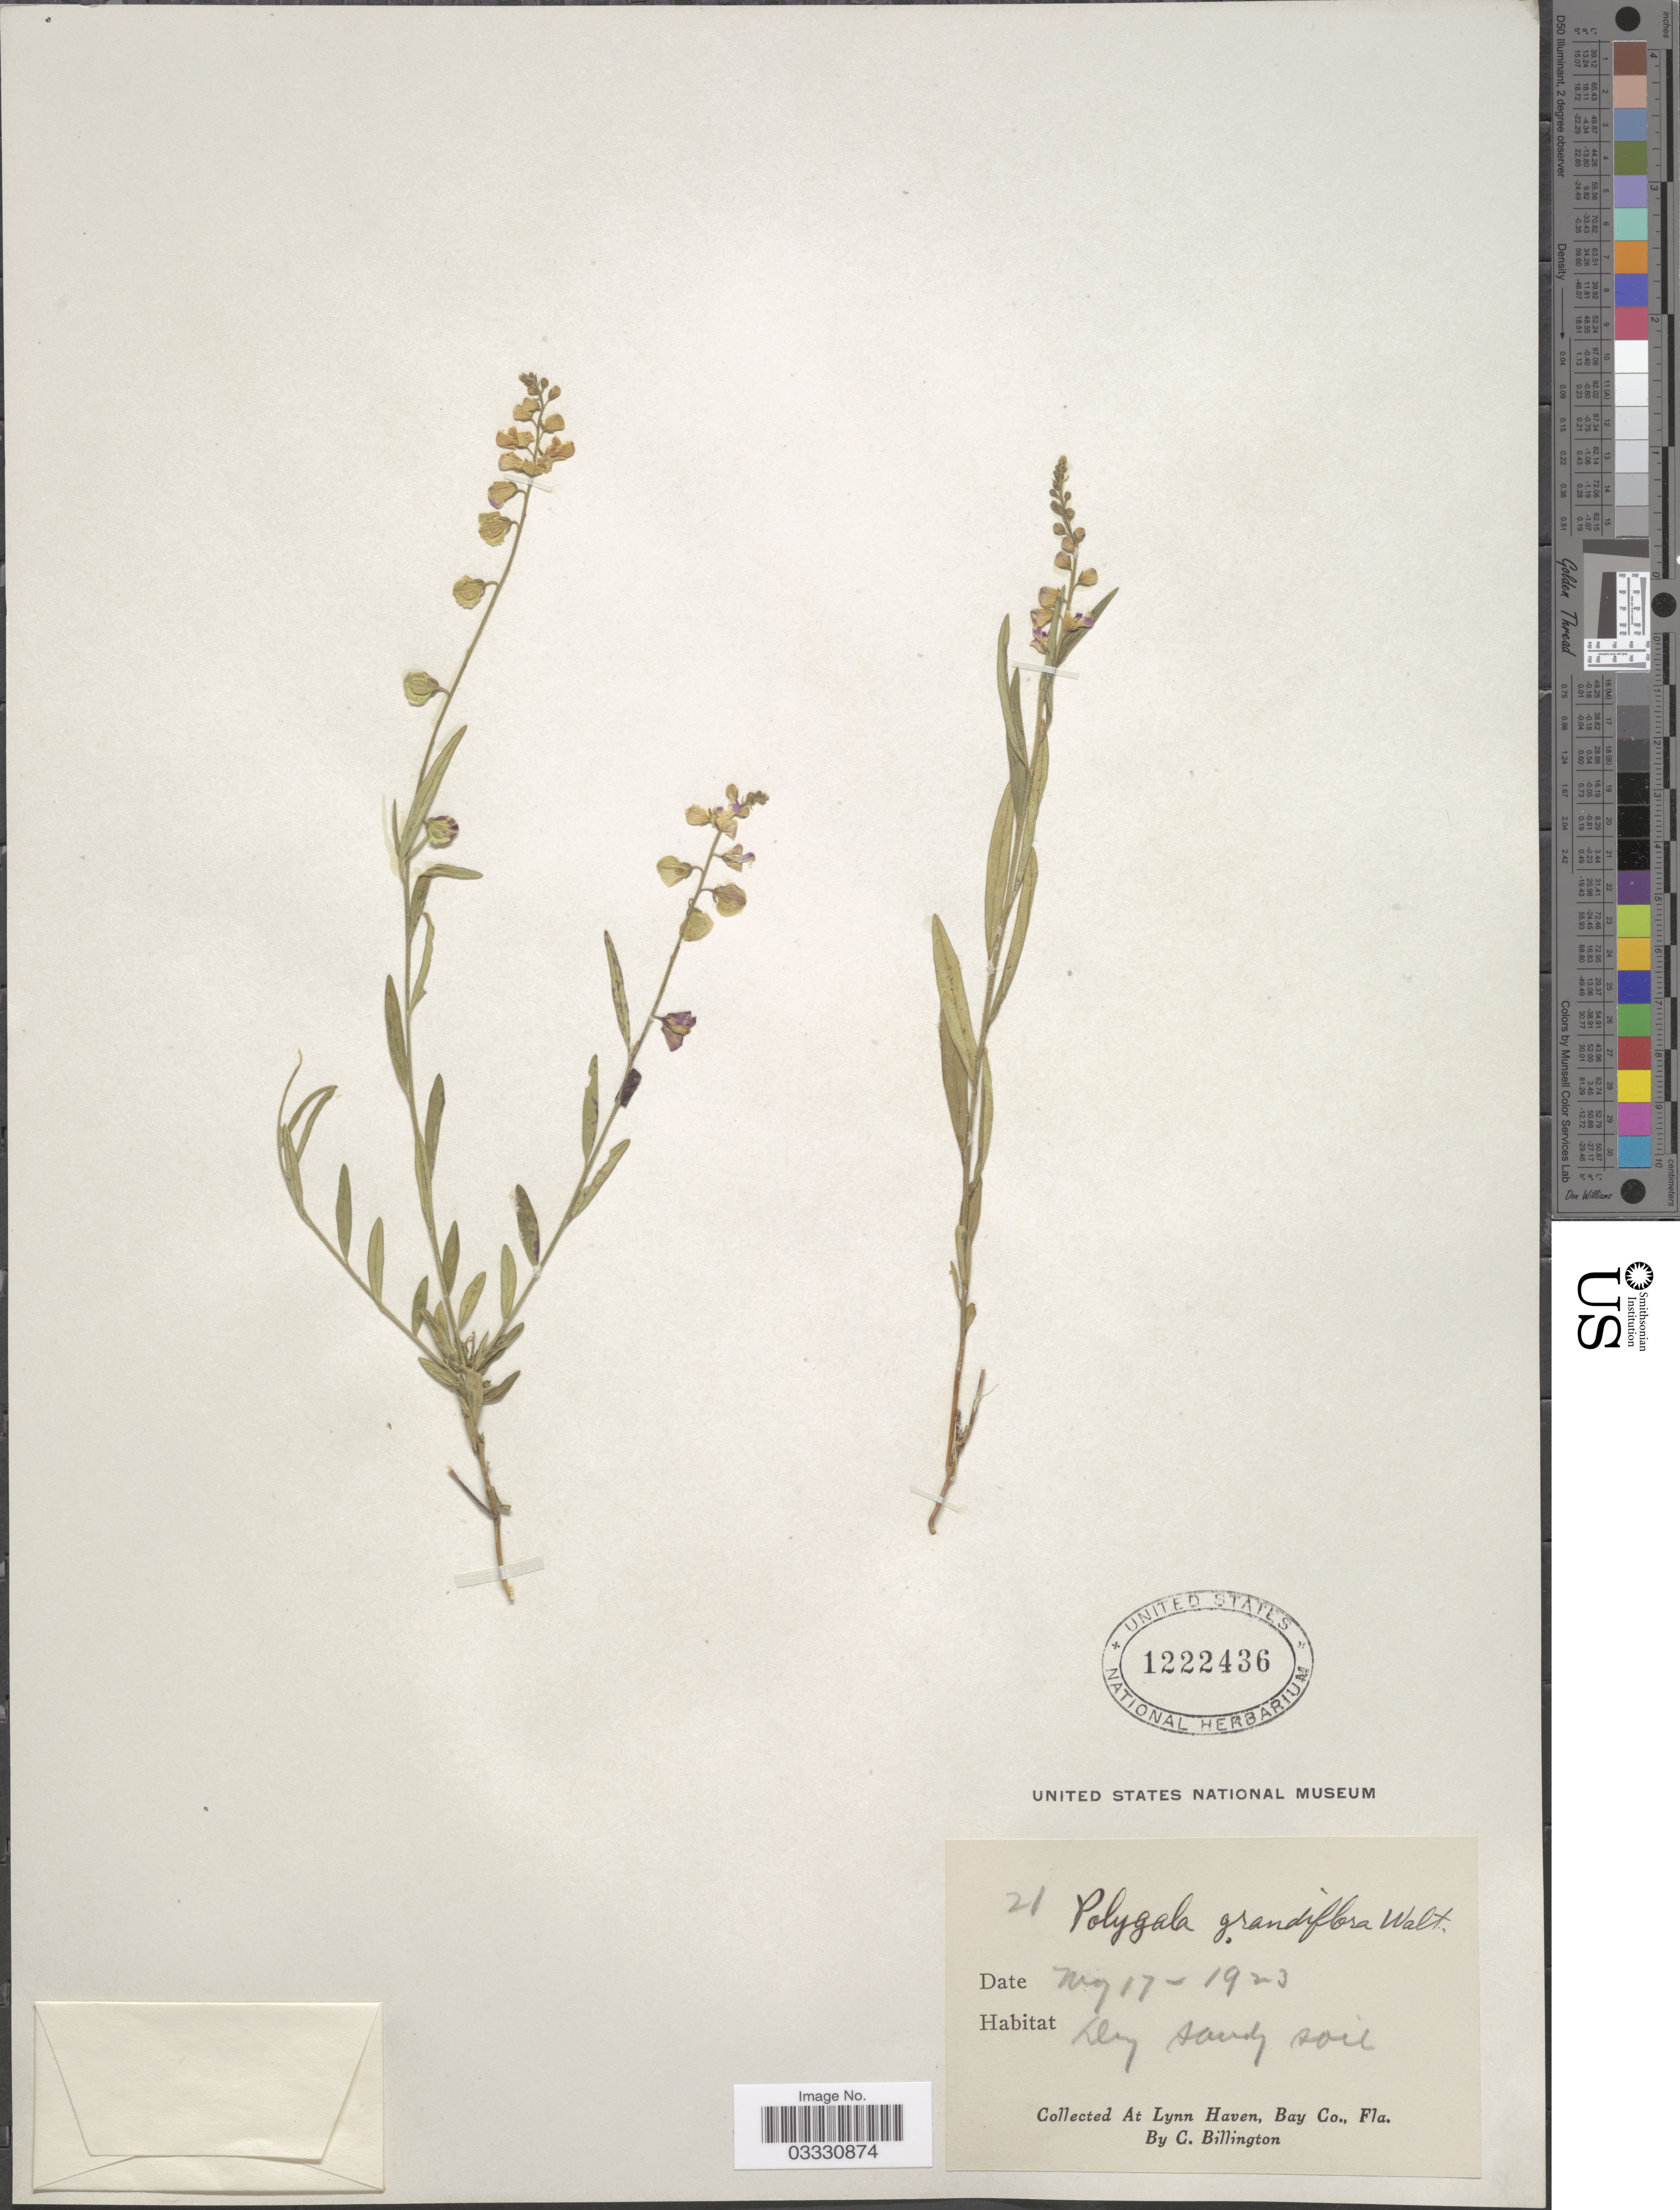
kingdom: Plantae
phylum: Tracheophyta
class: Magnoliopsida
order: Fabales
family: Polygalaceae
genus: Asemeia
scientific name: Asemeia grandiflora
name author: (Walter) Small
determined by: Strong, Mark T., (BOT), Smithsonian Institution - National Museum of Natural History (UNITED STATES)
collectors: C. Billington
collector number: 21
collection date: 1923-05-17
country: United States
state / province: Florida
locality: At Lynn Haven, Bay Co.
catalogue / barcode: US 1222436